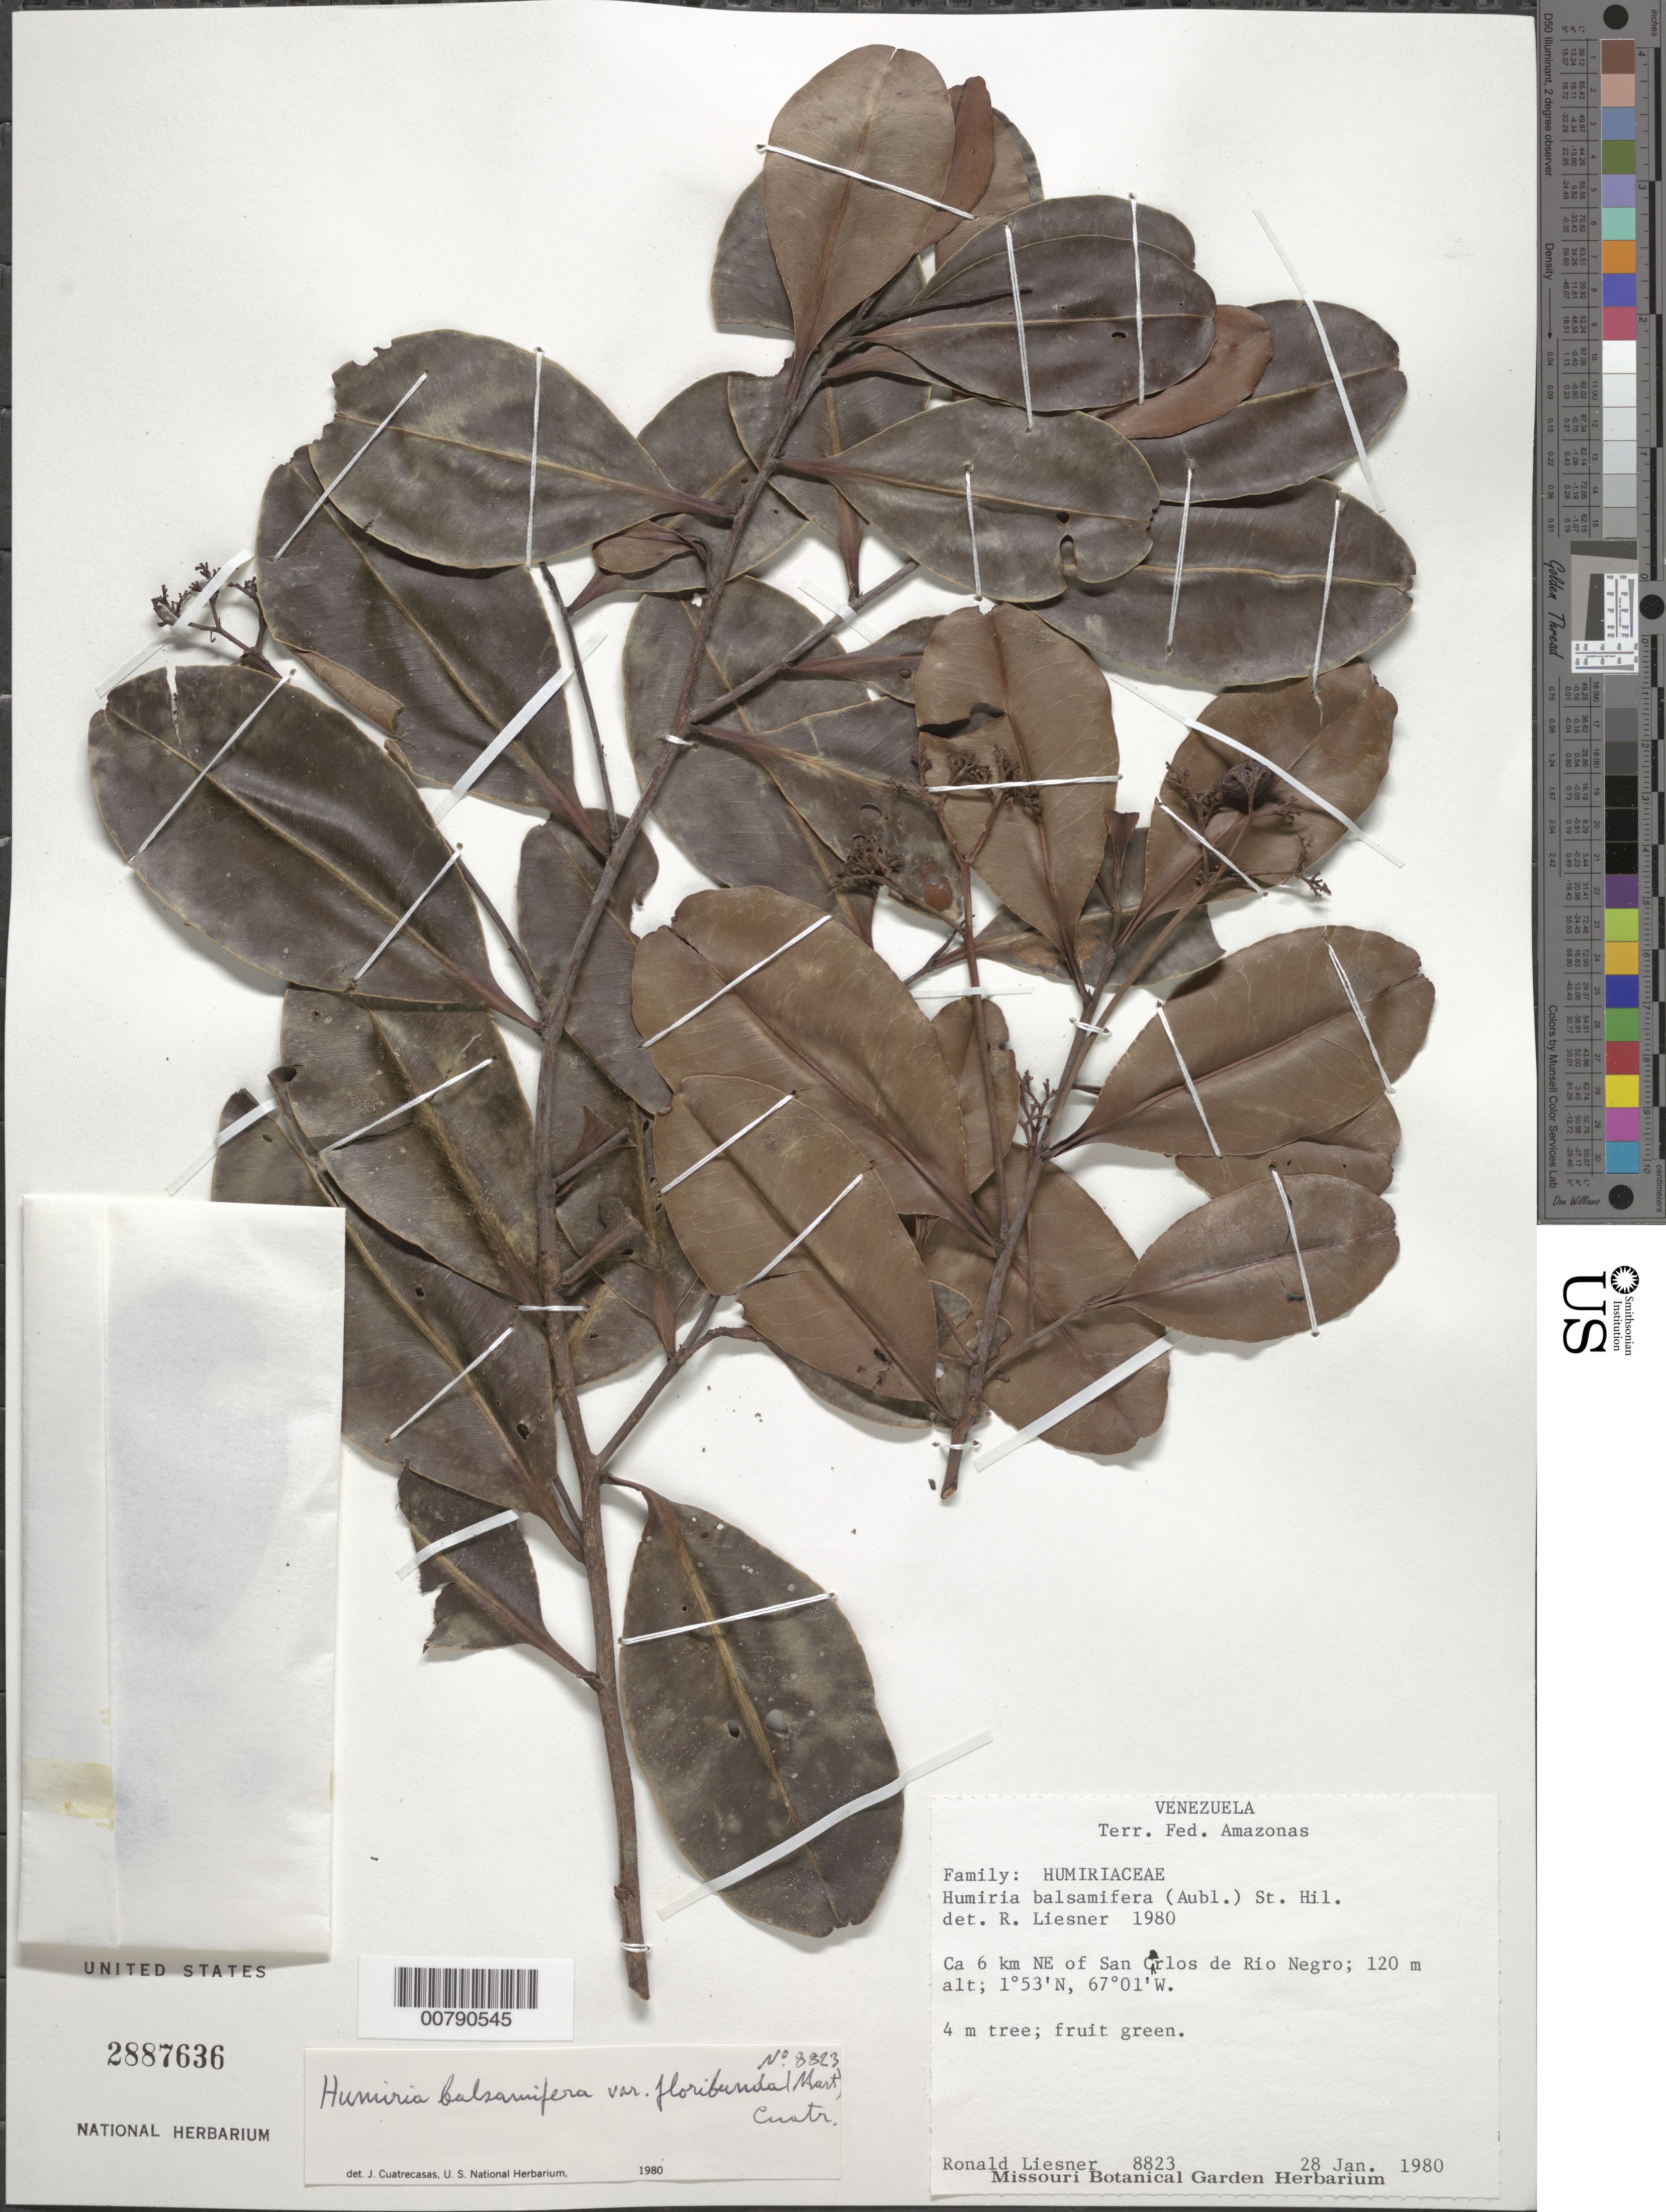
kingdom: Plantae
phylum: Tracheophyta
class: Magnoliopsida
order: Malpighiales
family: Humiriaceae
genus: Humiria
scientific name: Humiria balsamifera var. floribunda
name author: (Mart.) Cuatrec.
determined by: Cuatrecasas, J.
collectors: R. L. Liesner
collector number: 8823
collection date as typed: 28-Jan-80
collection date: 1980-01-28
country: Venezuela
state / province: Amazonas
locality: San Carlos de Río Negro, ca. 6 km NE of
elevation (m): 120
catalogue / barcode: US 2887636